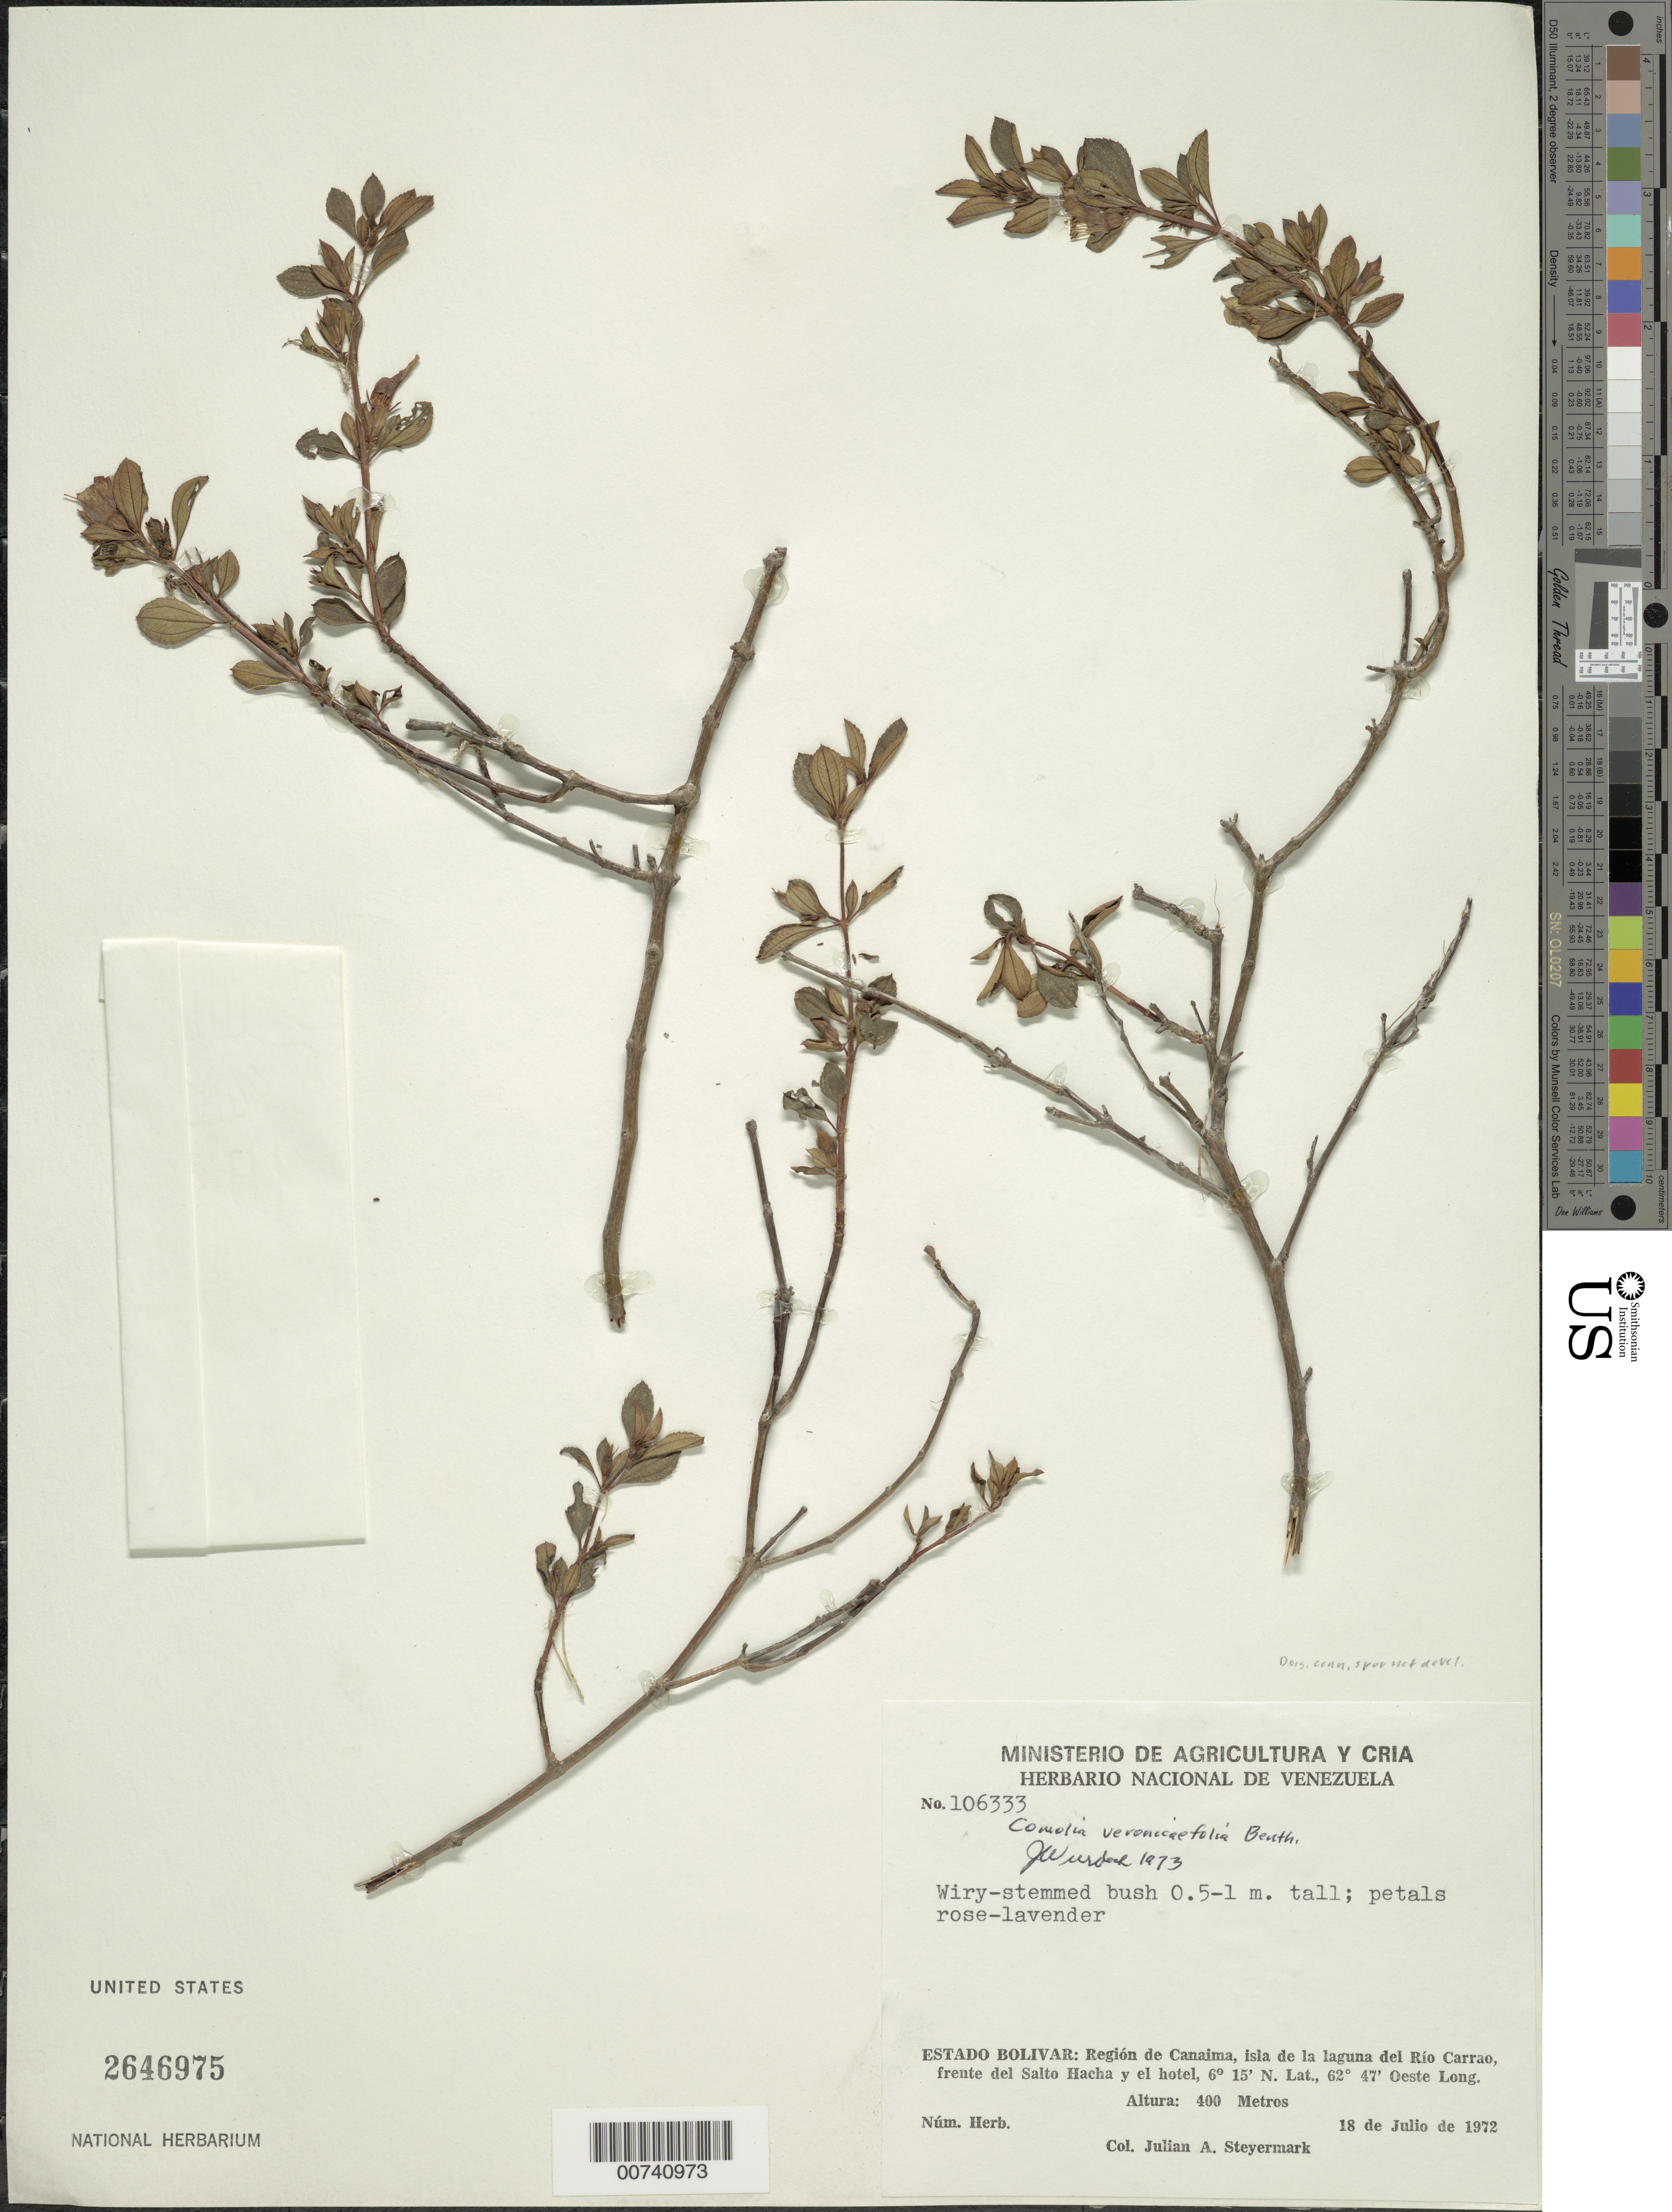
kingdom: Plantae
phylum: Tracheophyta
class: Magnoliopsida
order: Myrtales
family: Melastomataceae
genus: Comolia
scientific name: Comolia lythrarioides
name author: (Steud.) Naudin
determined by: Nunes da Silva, Diego, (RB), Jardim Botanico do Rio de Janeiro - Herbario (BRAZIL)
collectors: J. Steyermark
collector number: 106333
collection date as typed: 18-Jul-72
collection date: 1972-07-18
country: Venezuela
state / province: Bolívar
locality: Canaima, Río Carrao, Salto Hacha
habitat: Island in lake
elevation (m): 400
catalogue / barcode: US 2646975